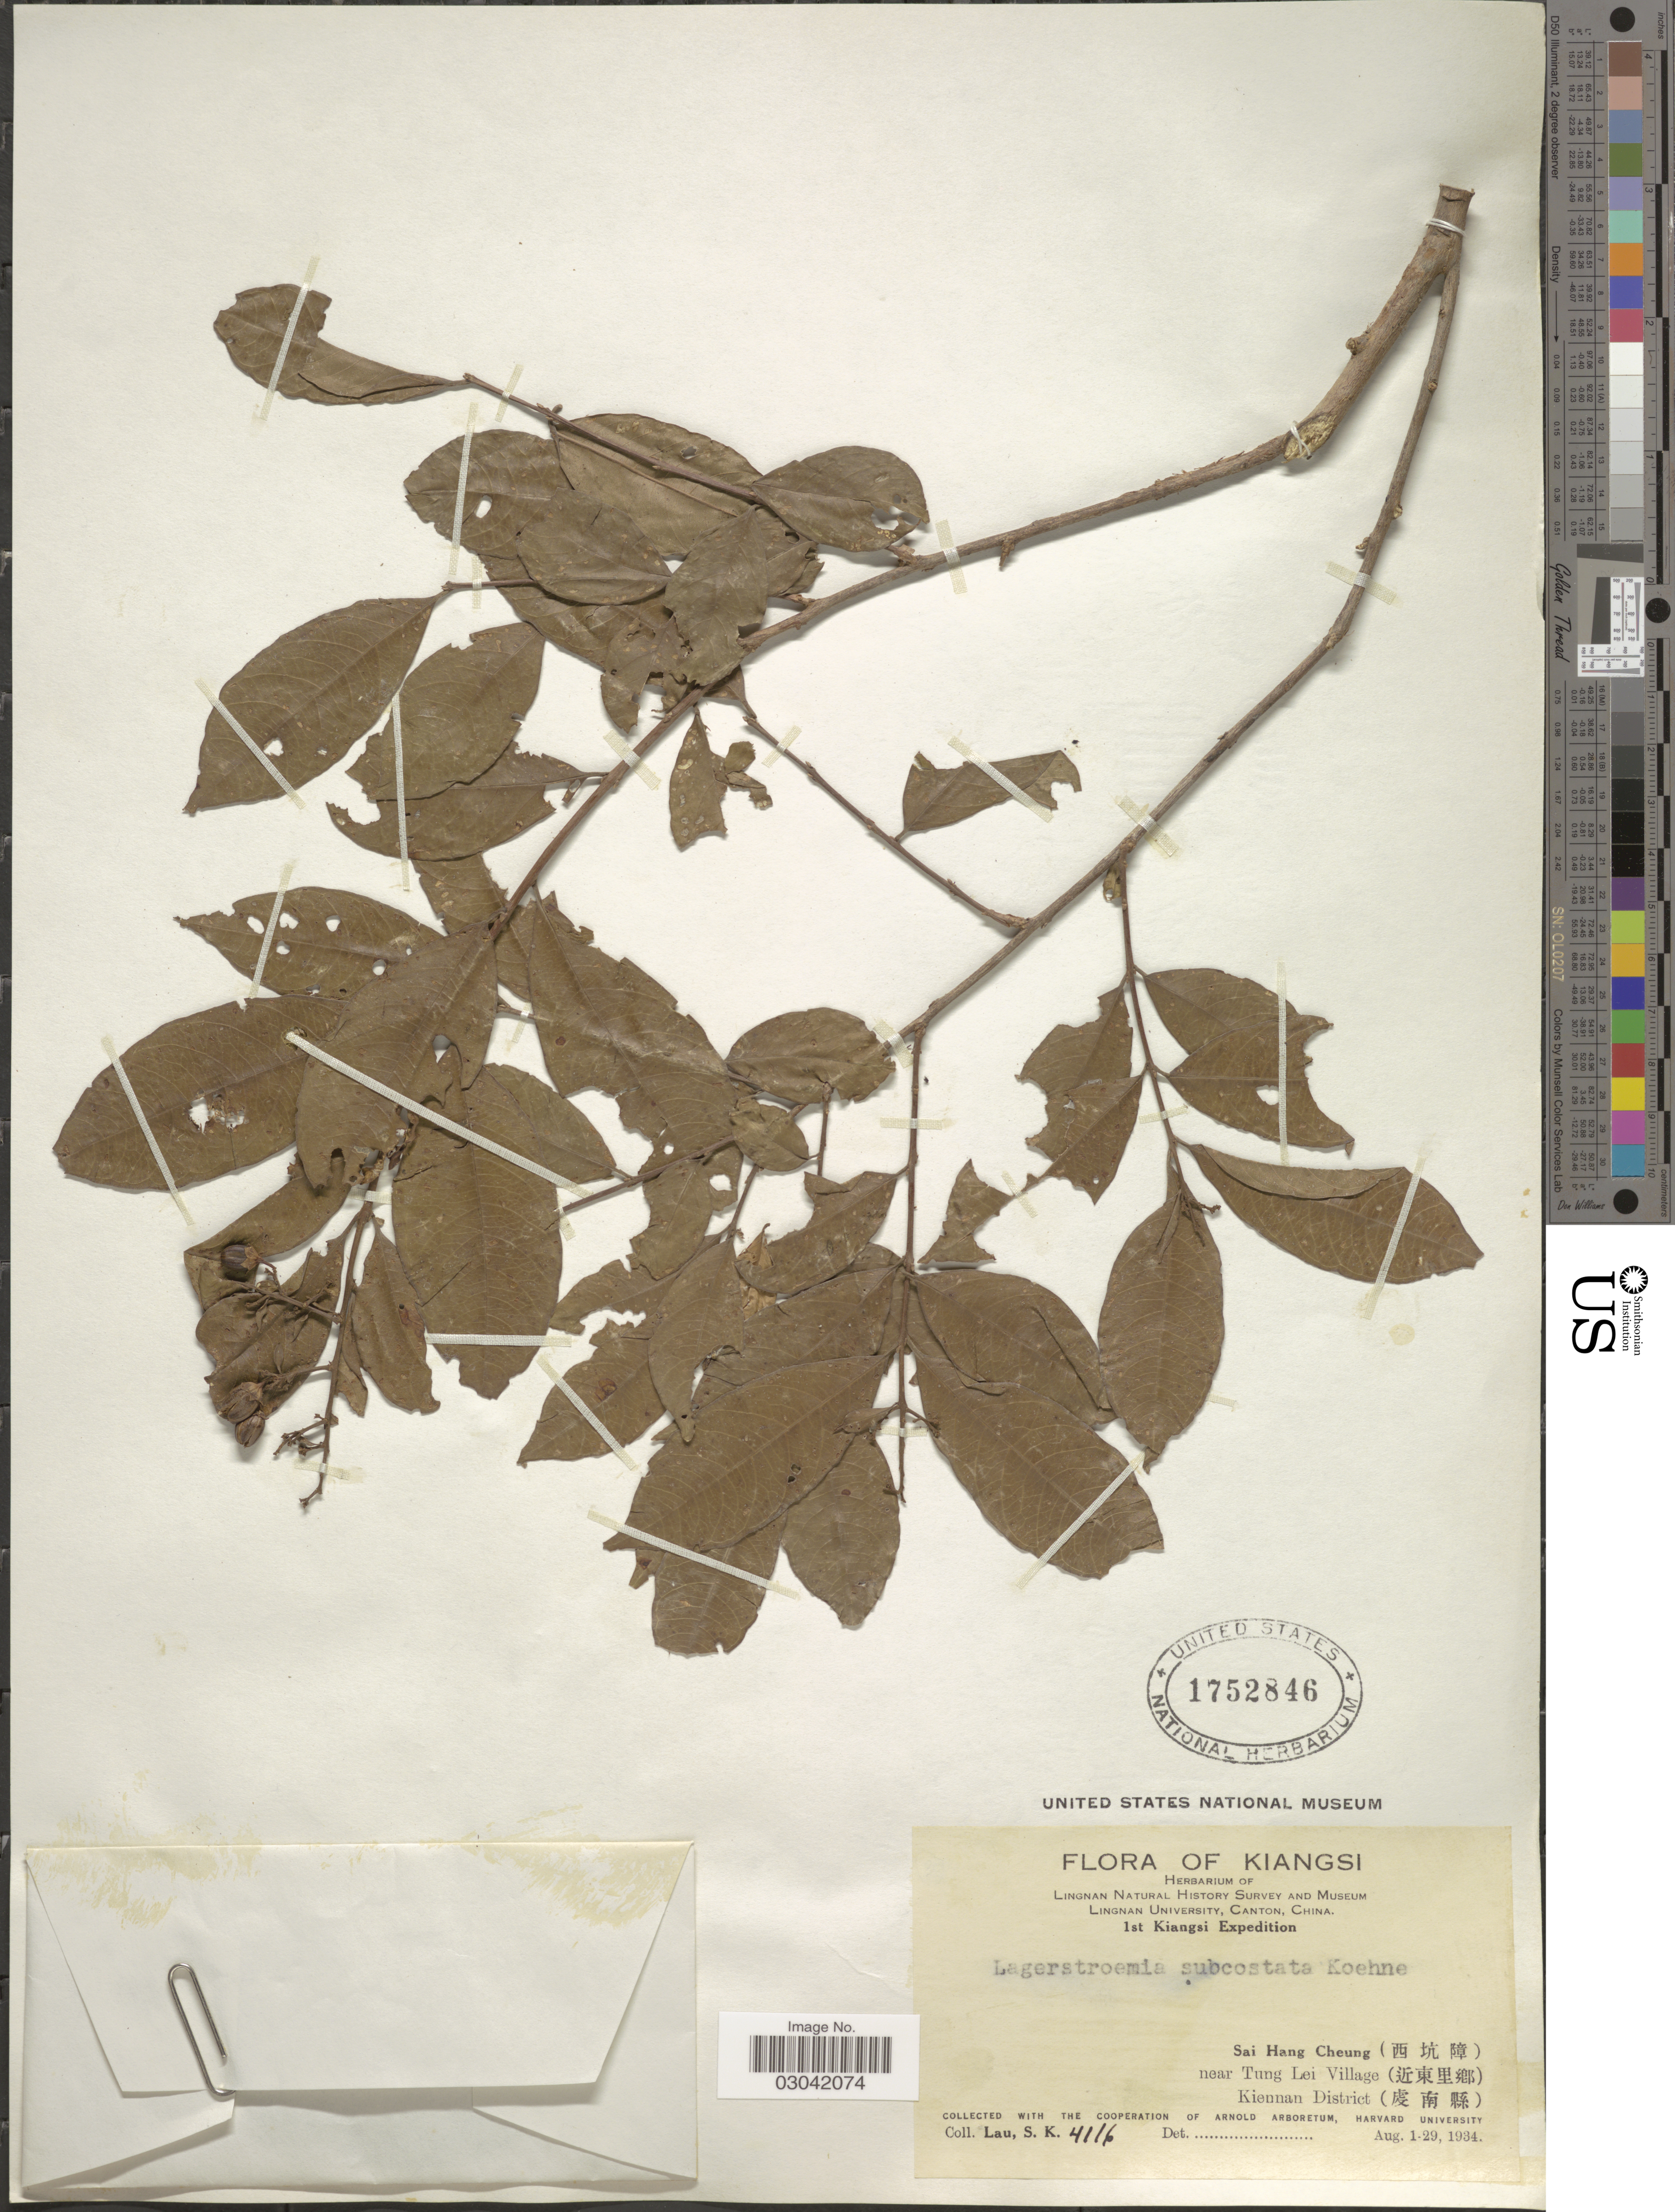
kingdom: Plantae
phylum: Tracheophyta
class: Magnoliopsida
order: Myrtales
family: Lythraceae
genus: Lagerstroemia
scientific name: Lagerstroemia subcostata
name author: Koehne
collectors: S. K. Lau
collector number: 4116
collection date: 1934-08-01/1934-08-29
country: China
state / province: Jiangxi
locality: Sai Hang Cheung, near Tung Lei Village, Kiennan District.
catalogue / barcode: US 1752846